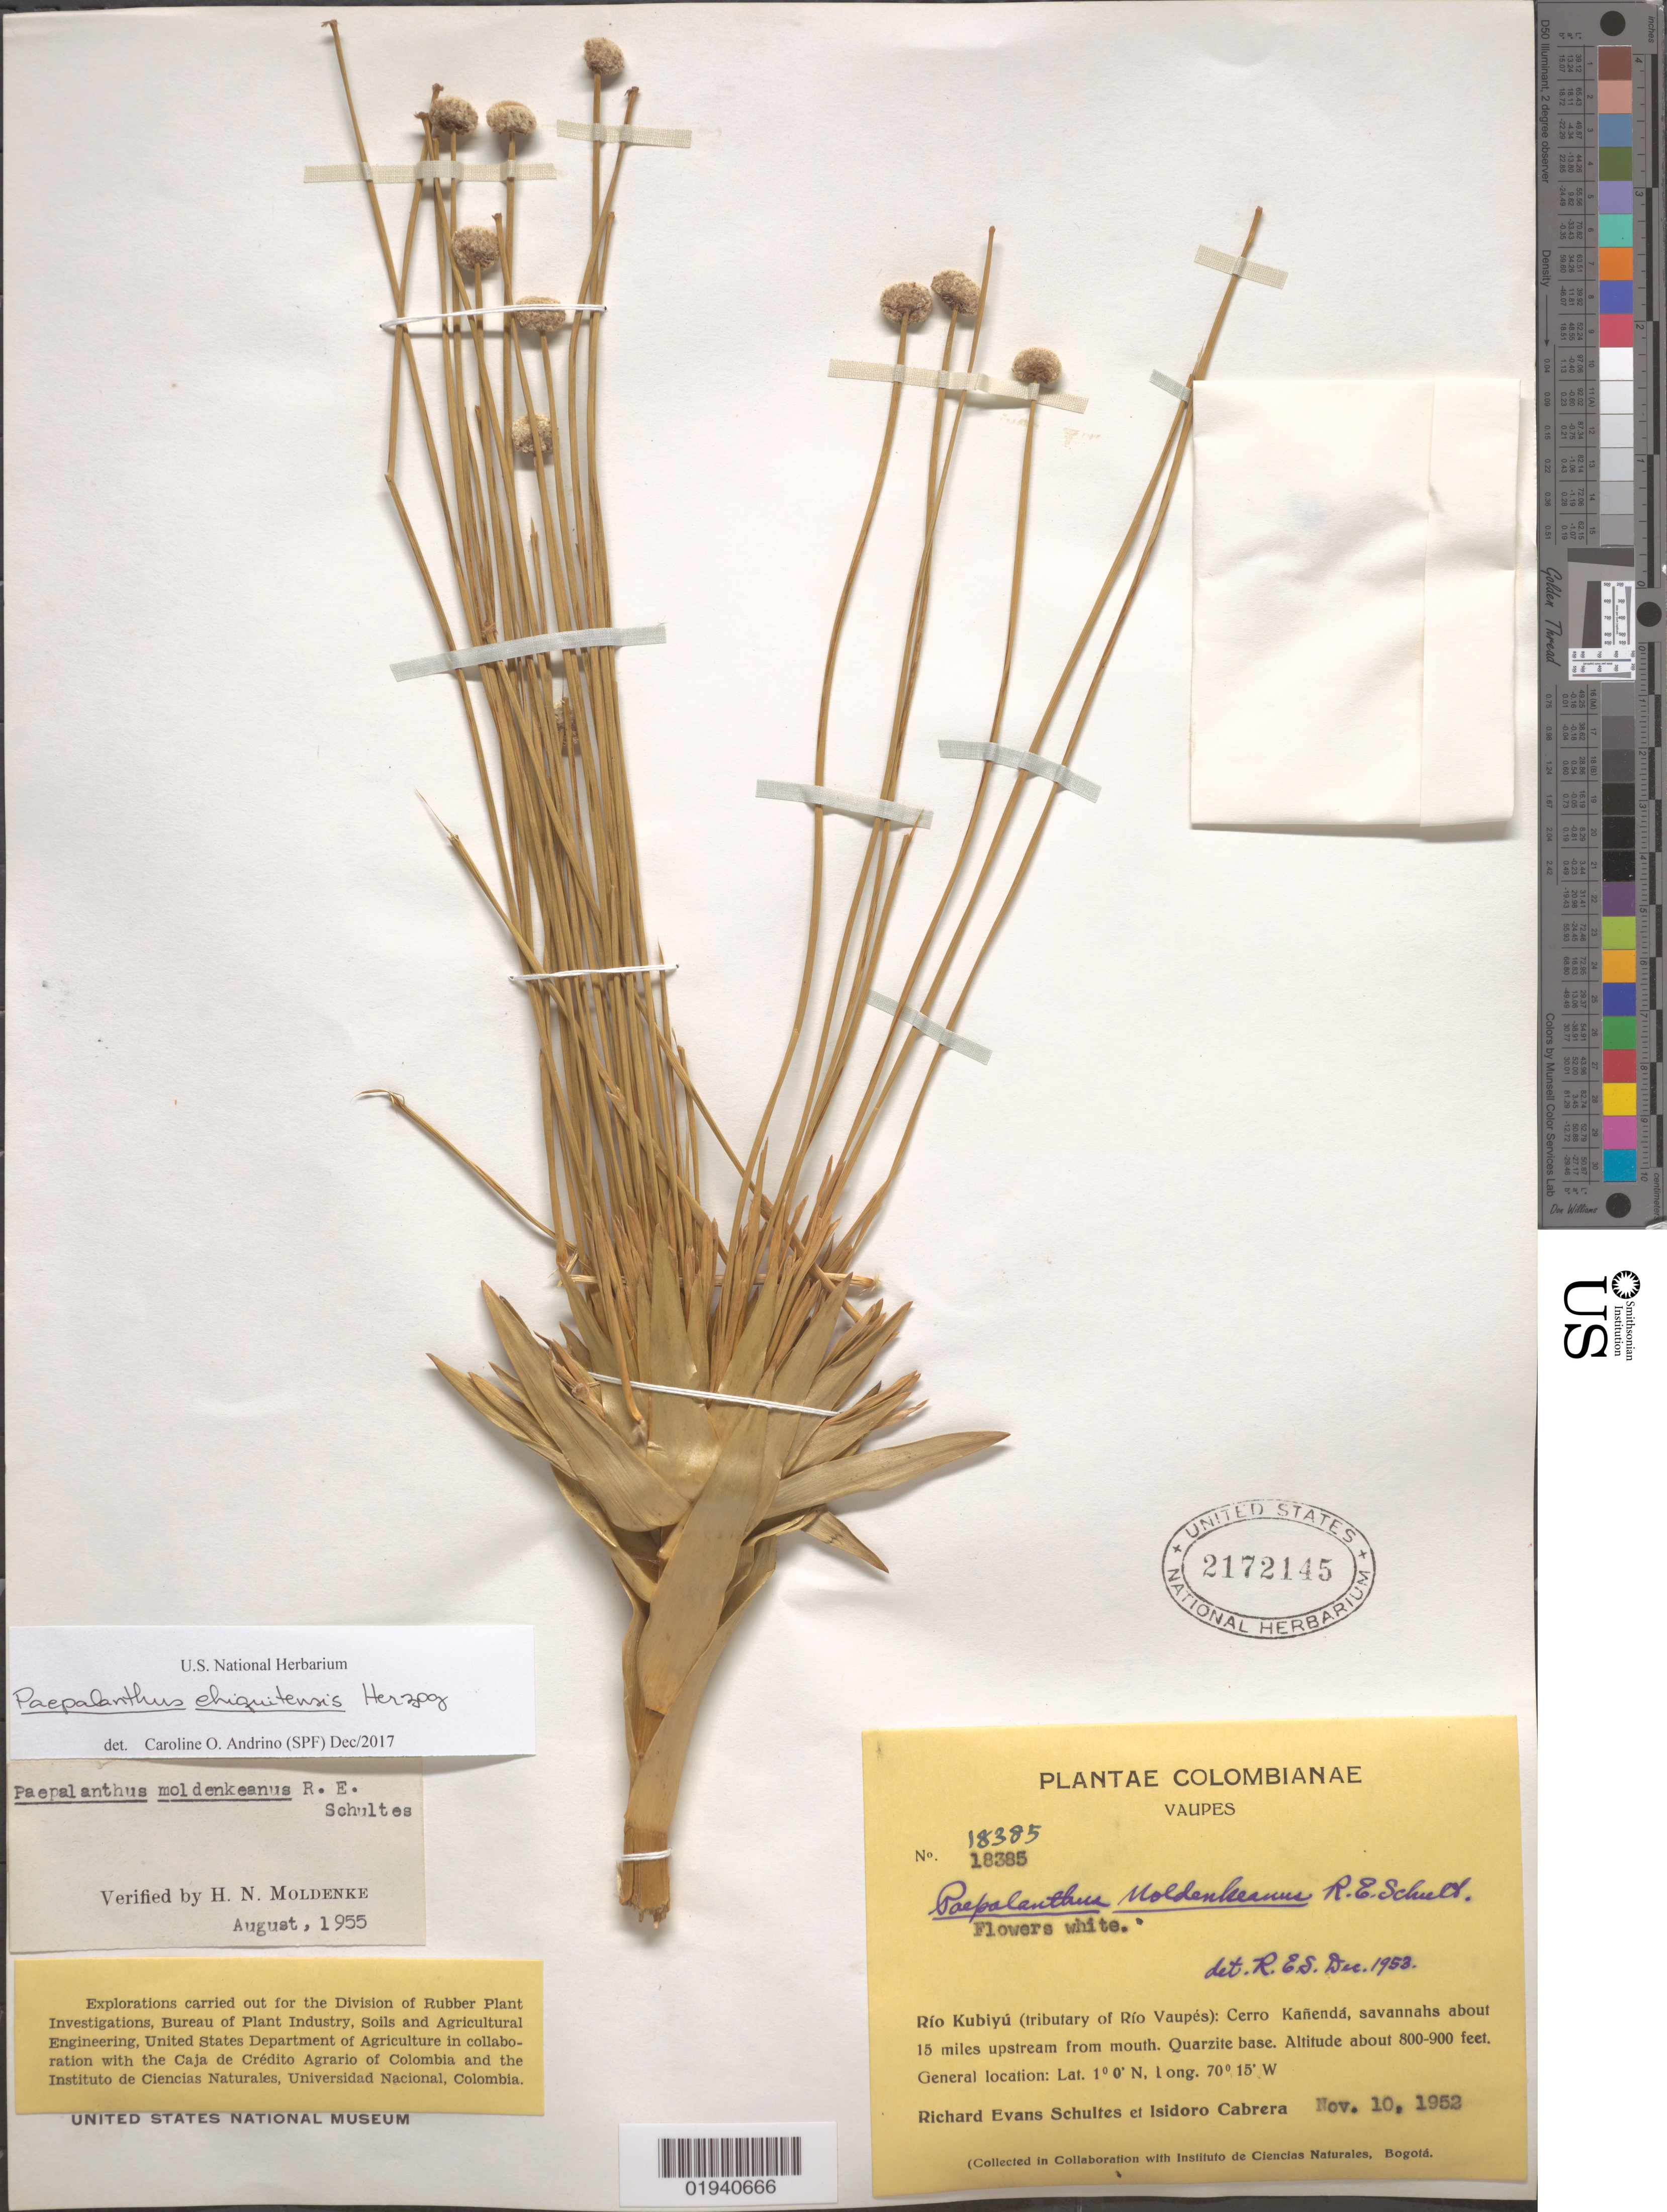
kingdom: Plantae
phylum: Tracheophyta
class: Liliopsida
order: Poales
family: Eriocaulaceae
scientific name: Coracoralina chiquitensis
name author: (Herzog) Andrino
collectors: R. E. Schultes & I. Cabrera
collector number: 18385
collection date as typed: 11/10/1952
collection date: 1952-11-10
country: Colombia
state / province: Vaupés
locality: Vaupés, Río Kubiyú ( tributary of Río Vaupés) Cerro Kañendá, savannahs about 15 miles upstream from mouth.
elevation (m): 244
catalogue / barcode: US 2172145